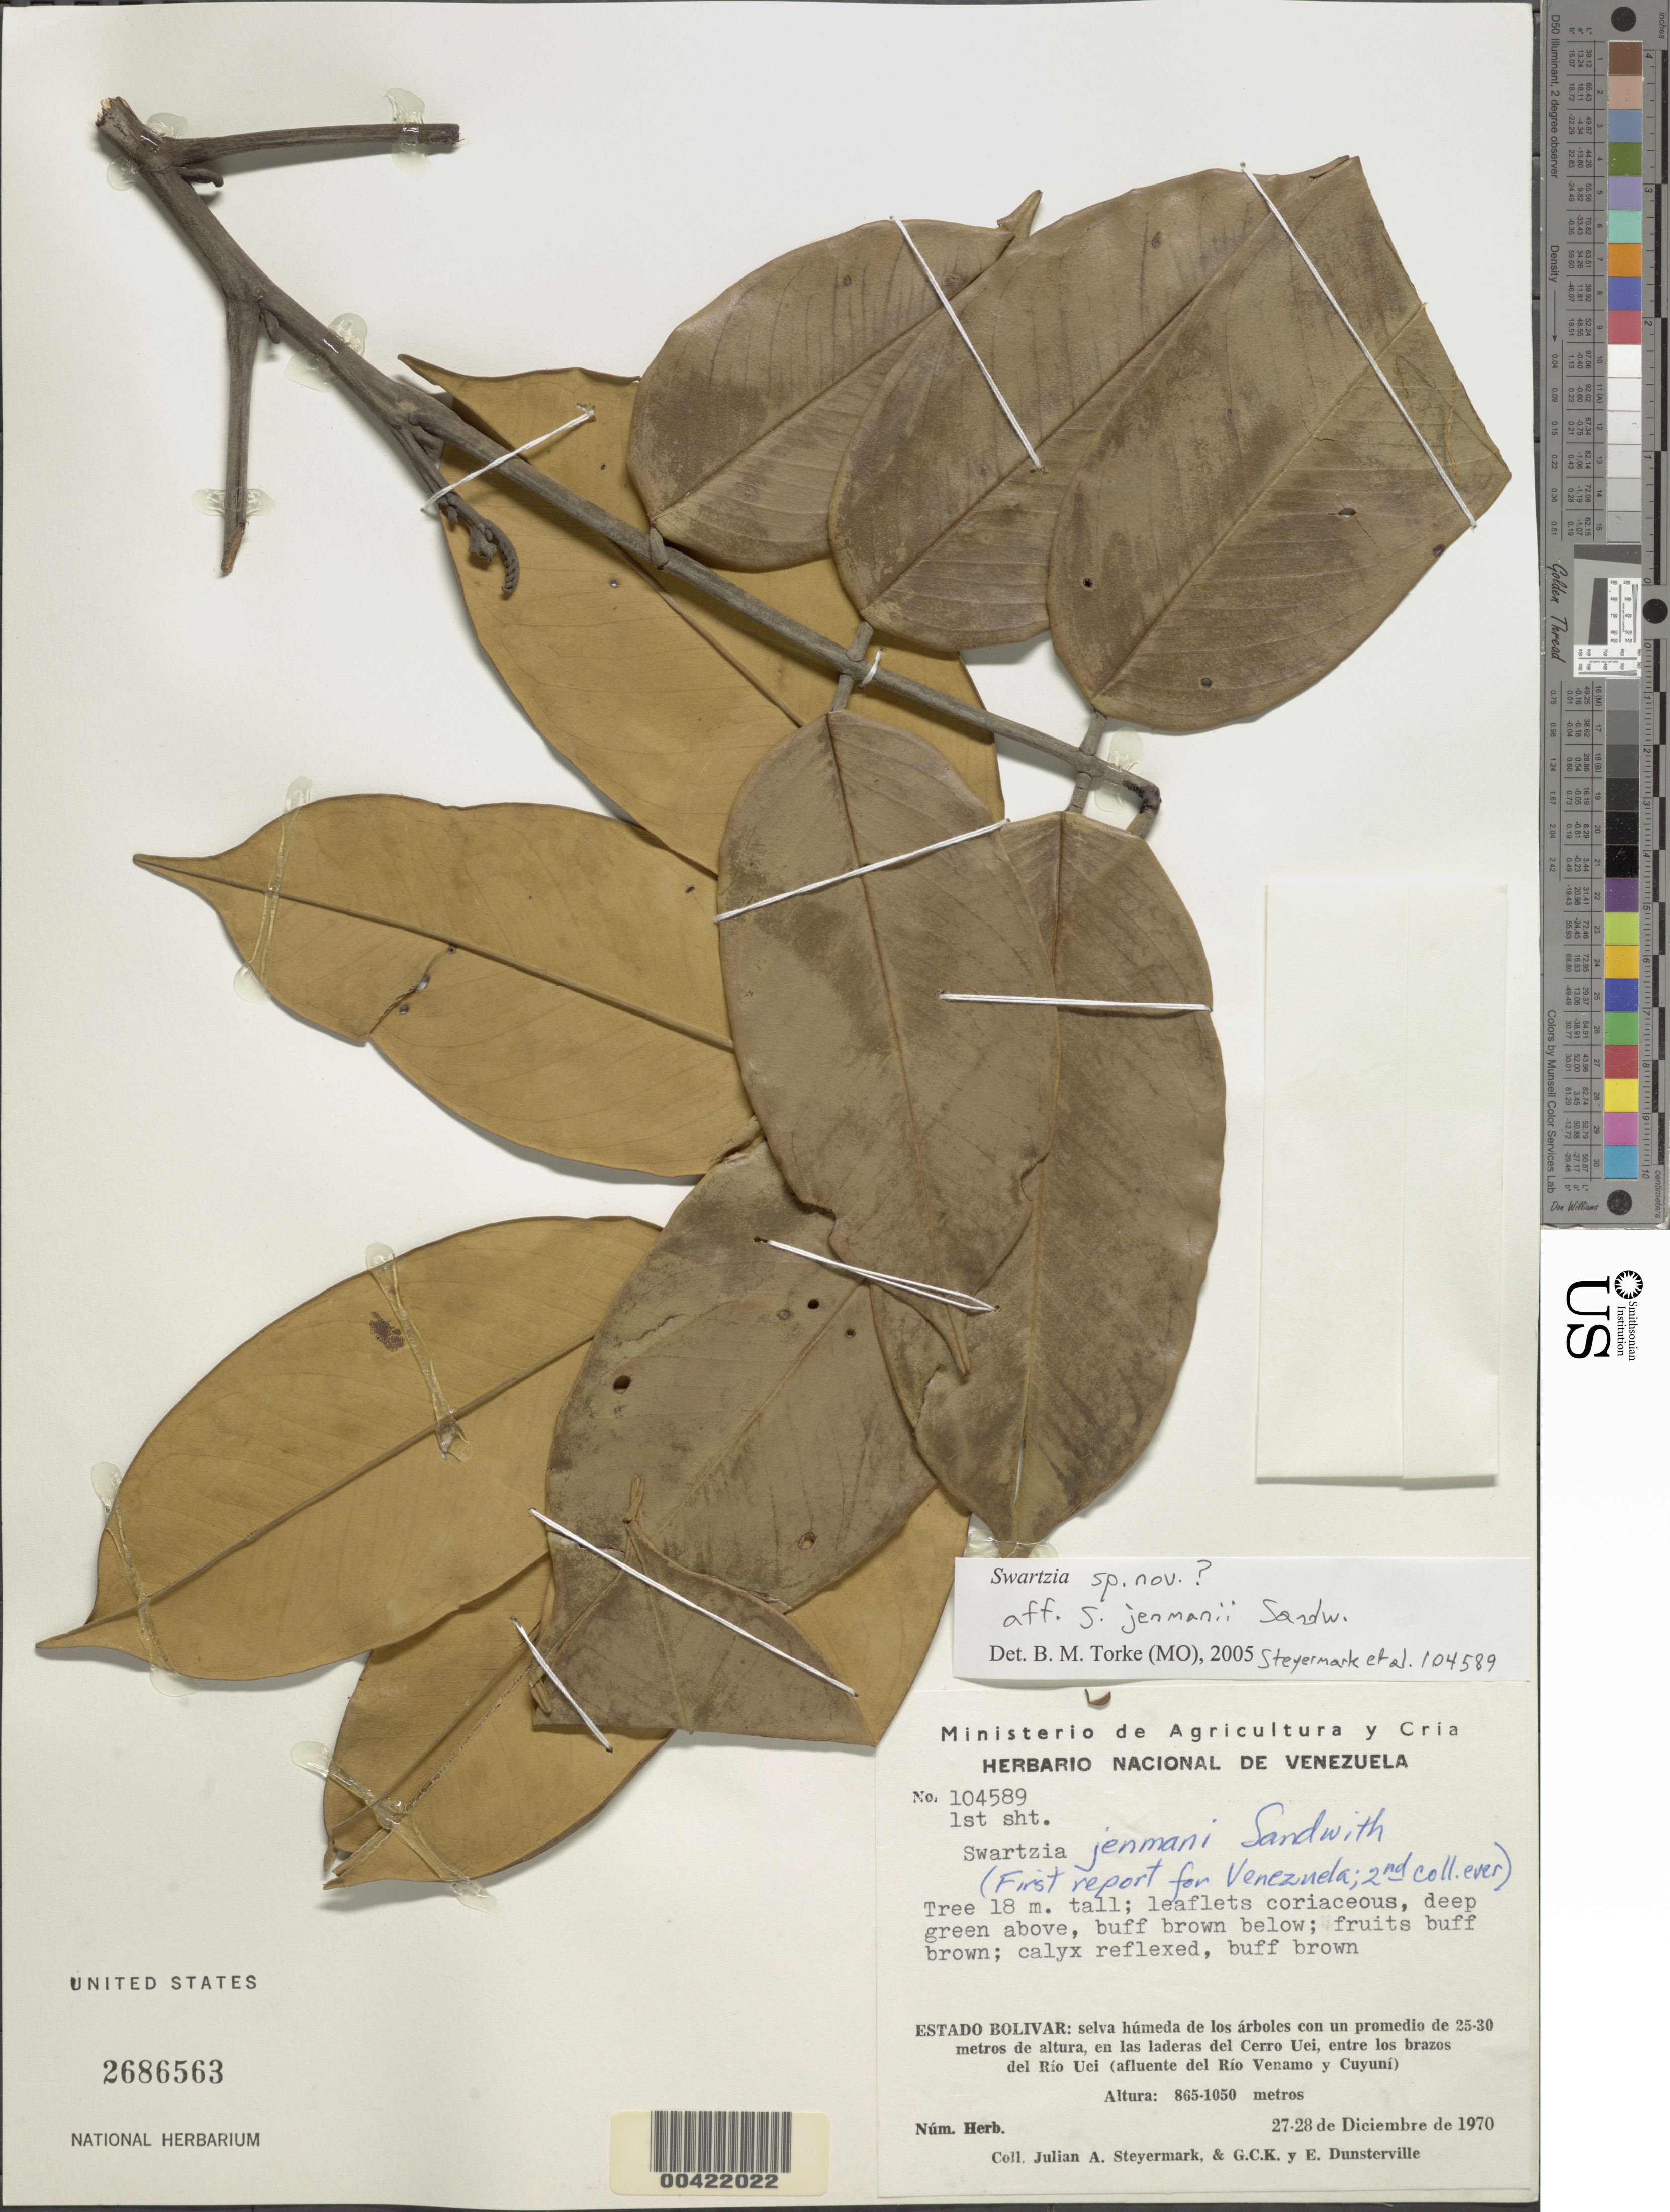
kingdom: Plantae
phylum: Tracheophyta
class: Magnoliopsida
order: Fabales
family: Fabaceae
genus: Swartzia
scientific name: Swartzia jenmanii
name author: Sandwith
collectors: J. Steyermark, G. C. K. Dunsterville & E. Dunsterville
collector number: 104589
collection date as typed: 27 Dec 1970 to 28 Dec 1970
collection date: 1970-12-27/1970-12-28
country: Venezuela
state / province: Bolivar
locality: Cerro uei; entre los brazos del rio uei; affluente del rio venamo y cuyuni)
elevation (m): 865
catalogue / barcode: US 2686563